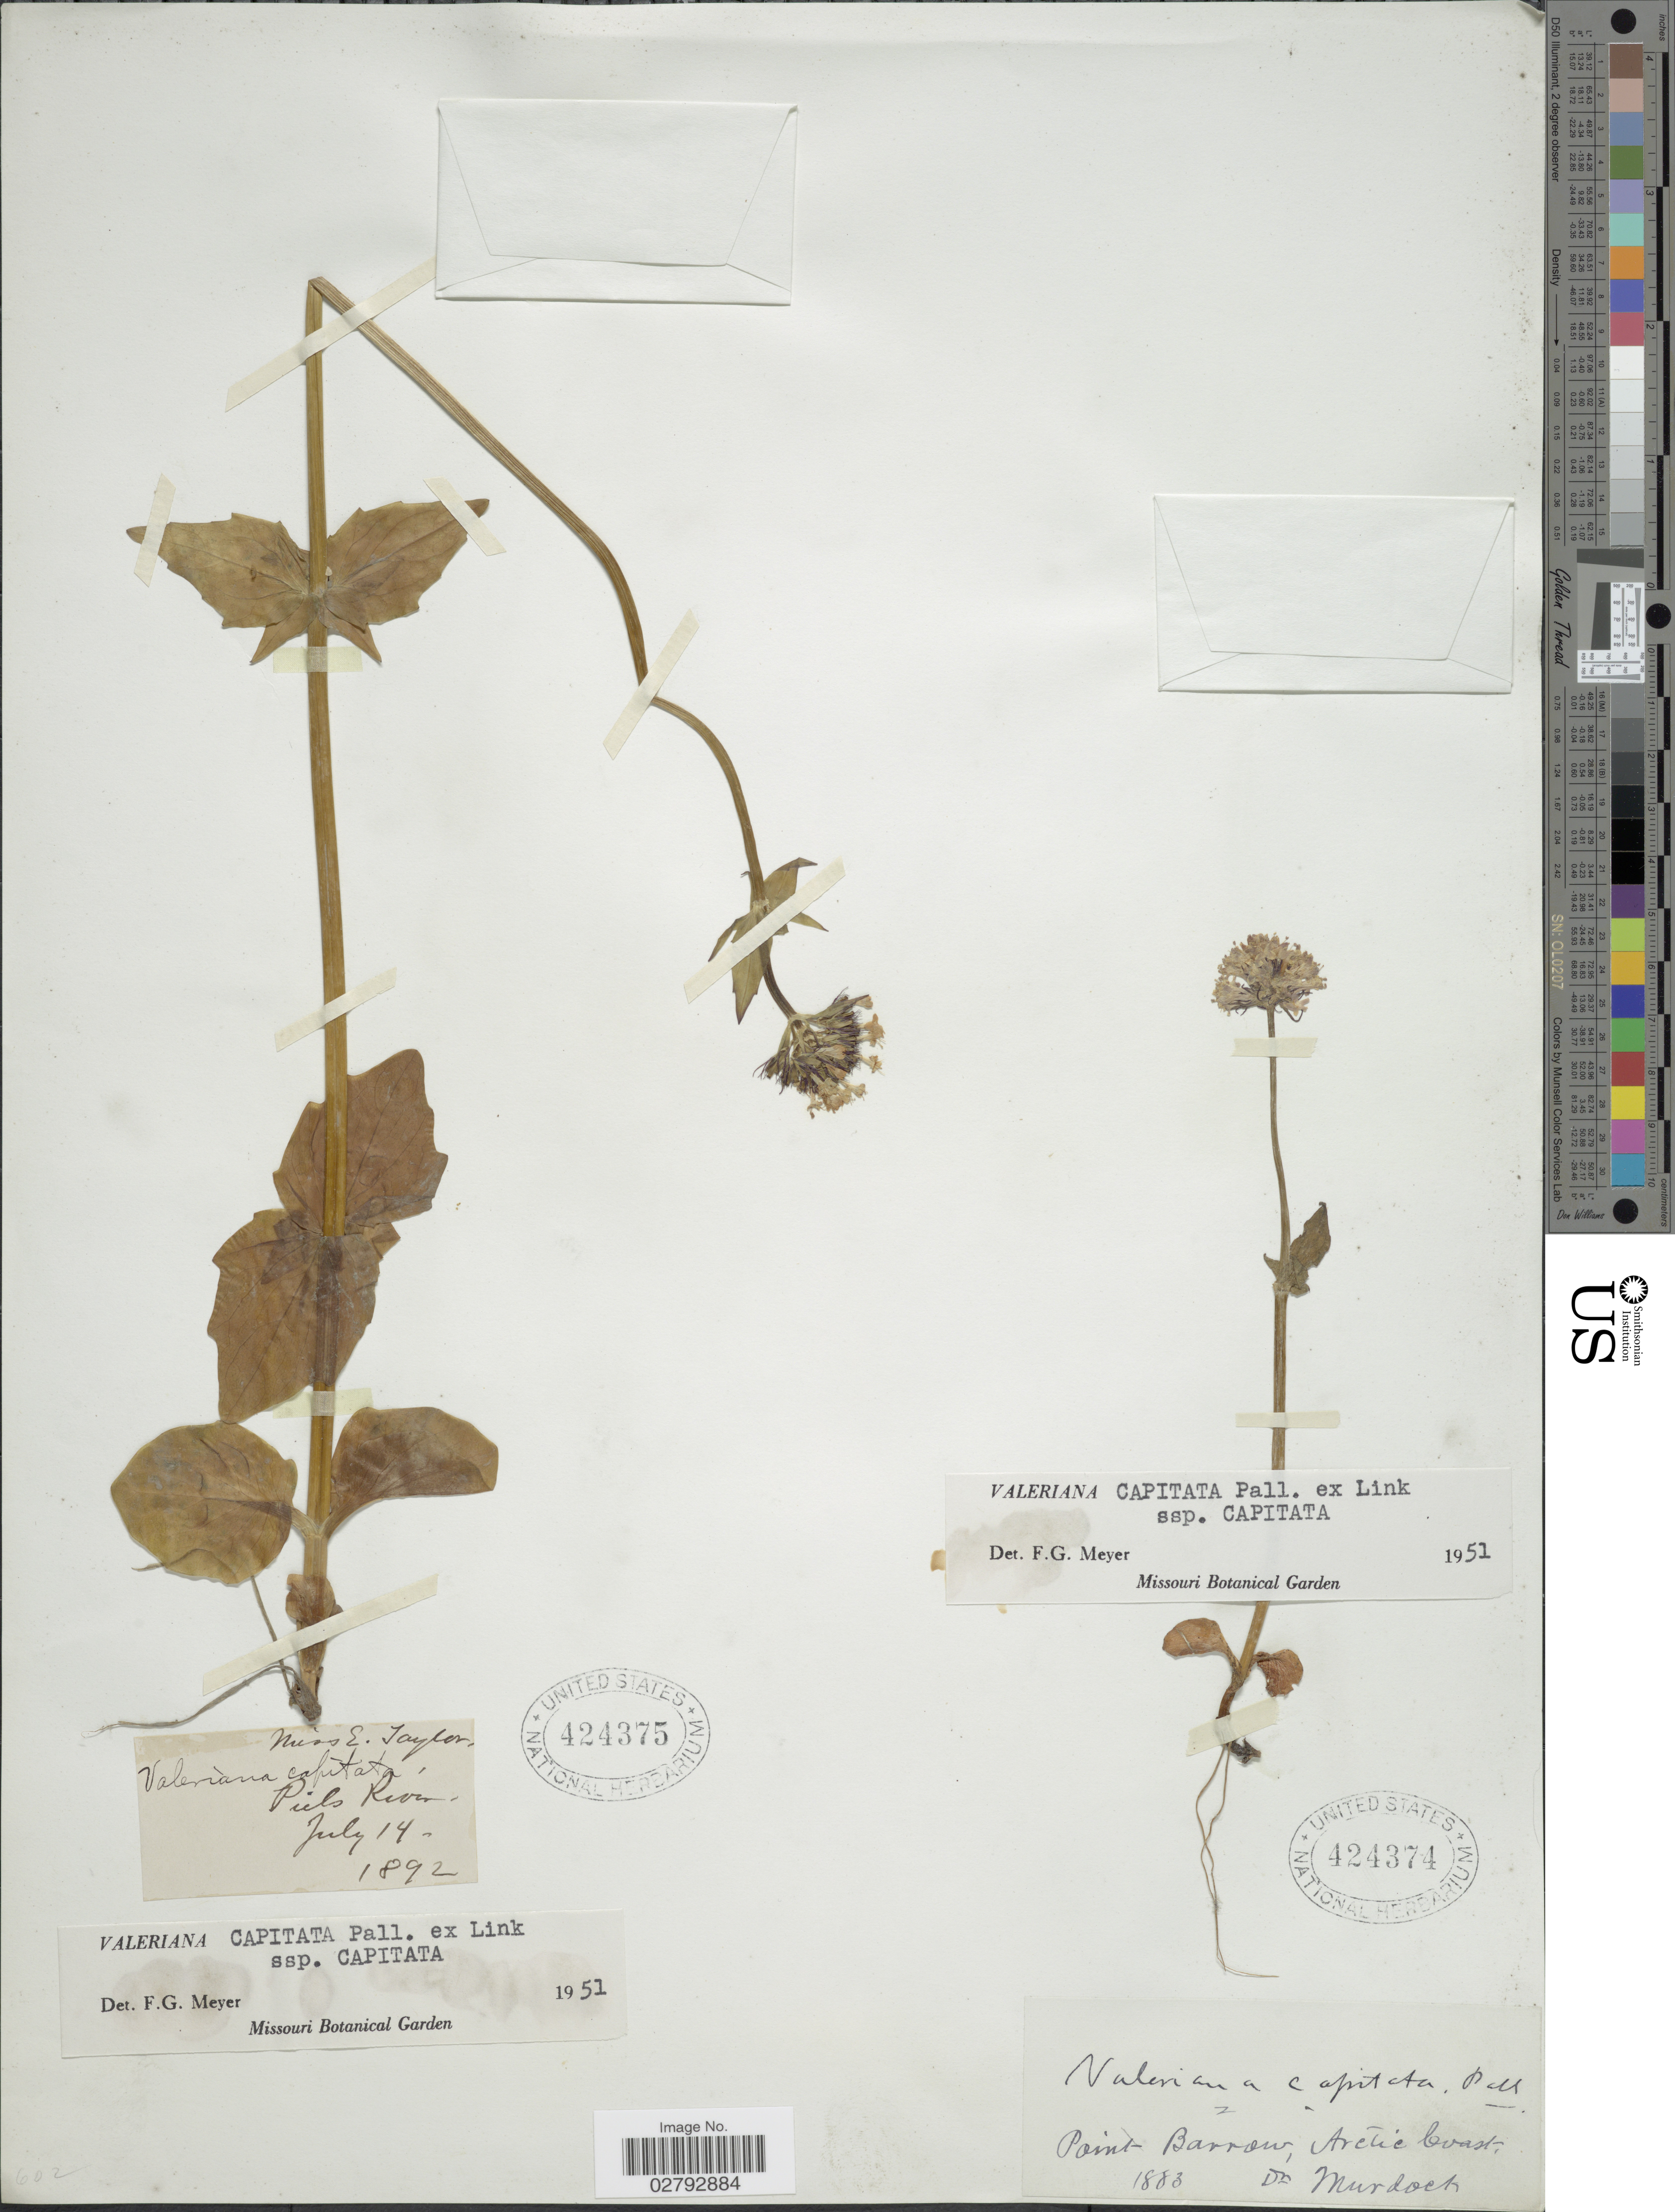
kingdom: Plantae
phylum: Tracheophyta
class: Magnoliopsida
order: Dipsacales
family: Caprifoliaceae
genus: Valeriana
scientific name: Valeriana capitata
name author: Link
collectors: E. Taylor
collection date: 1892-07-14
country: Canada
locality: Peels River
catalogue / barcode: US 424375-2